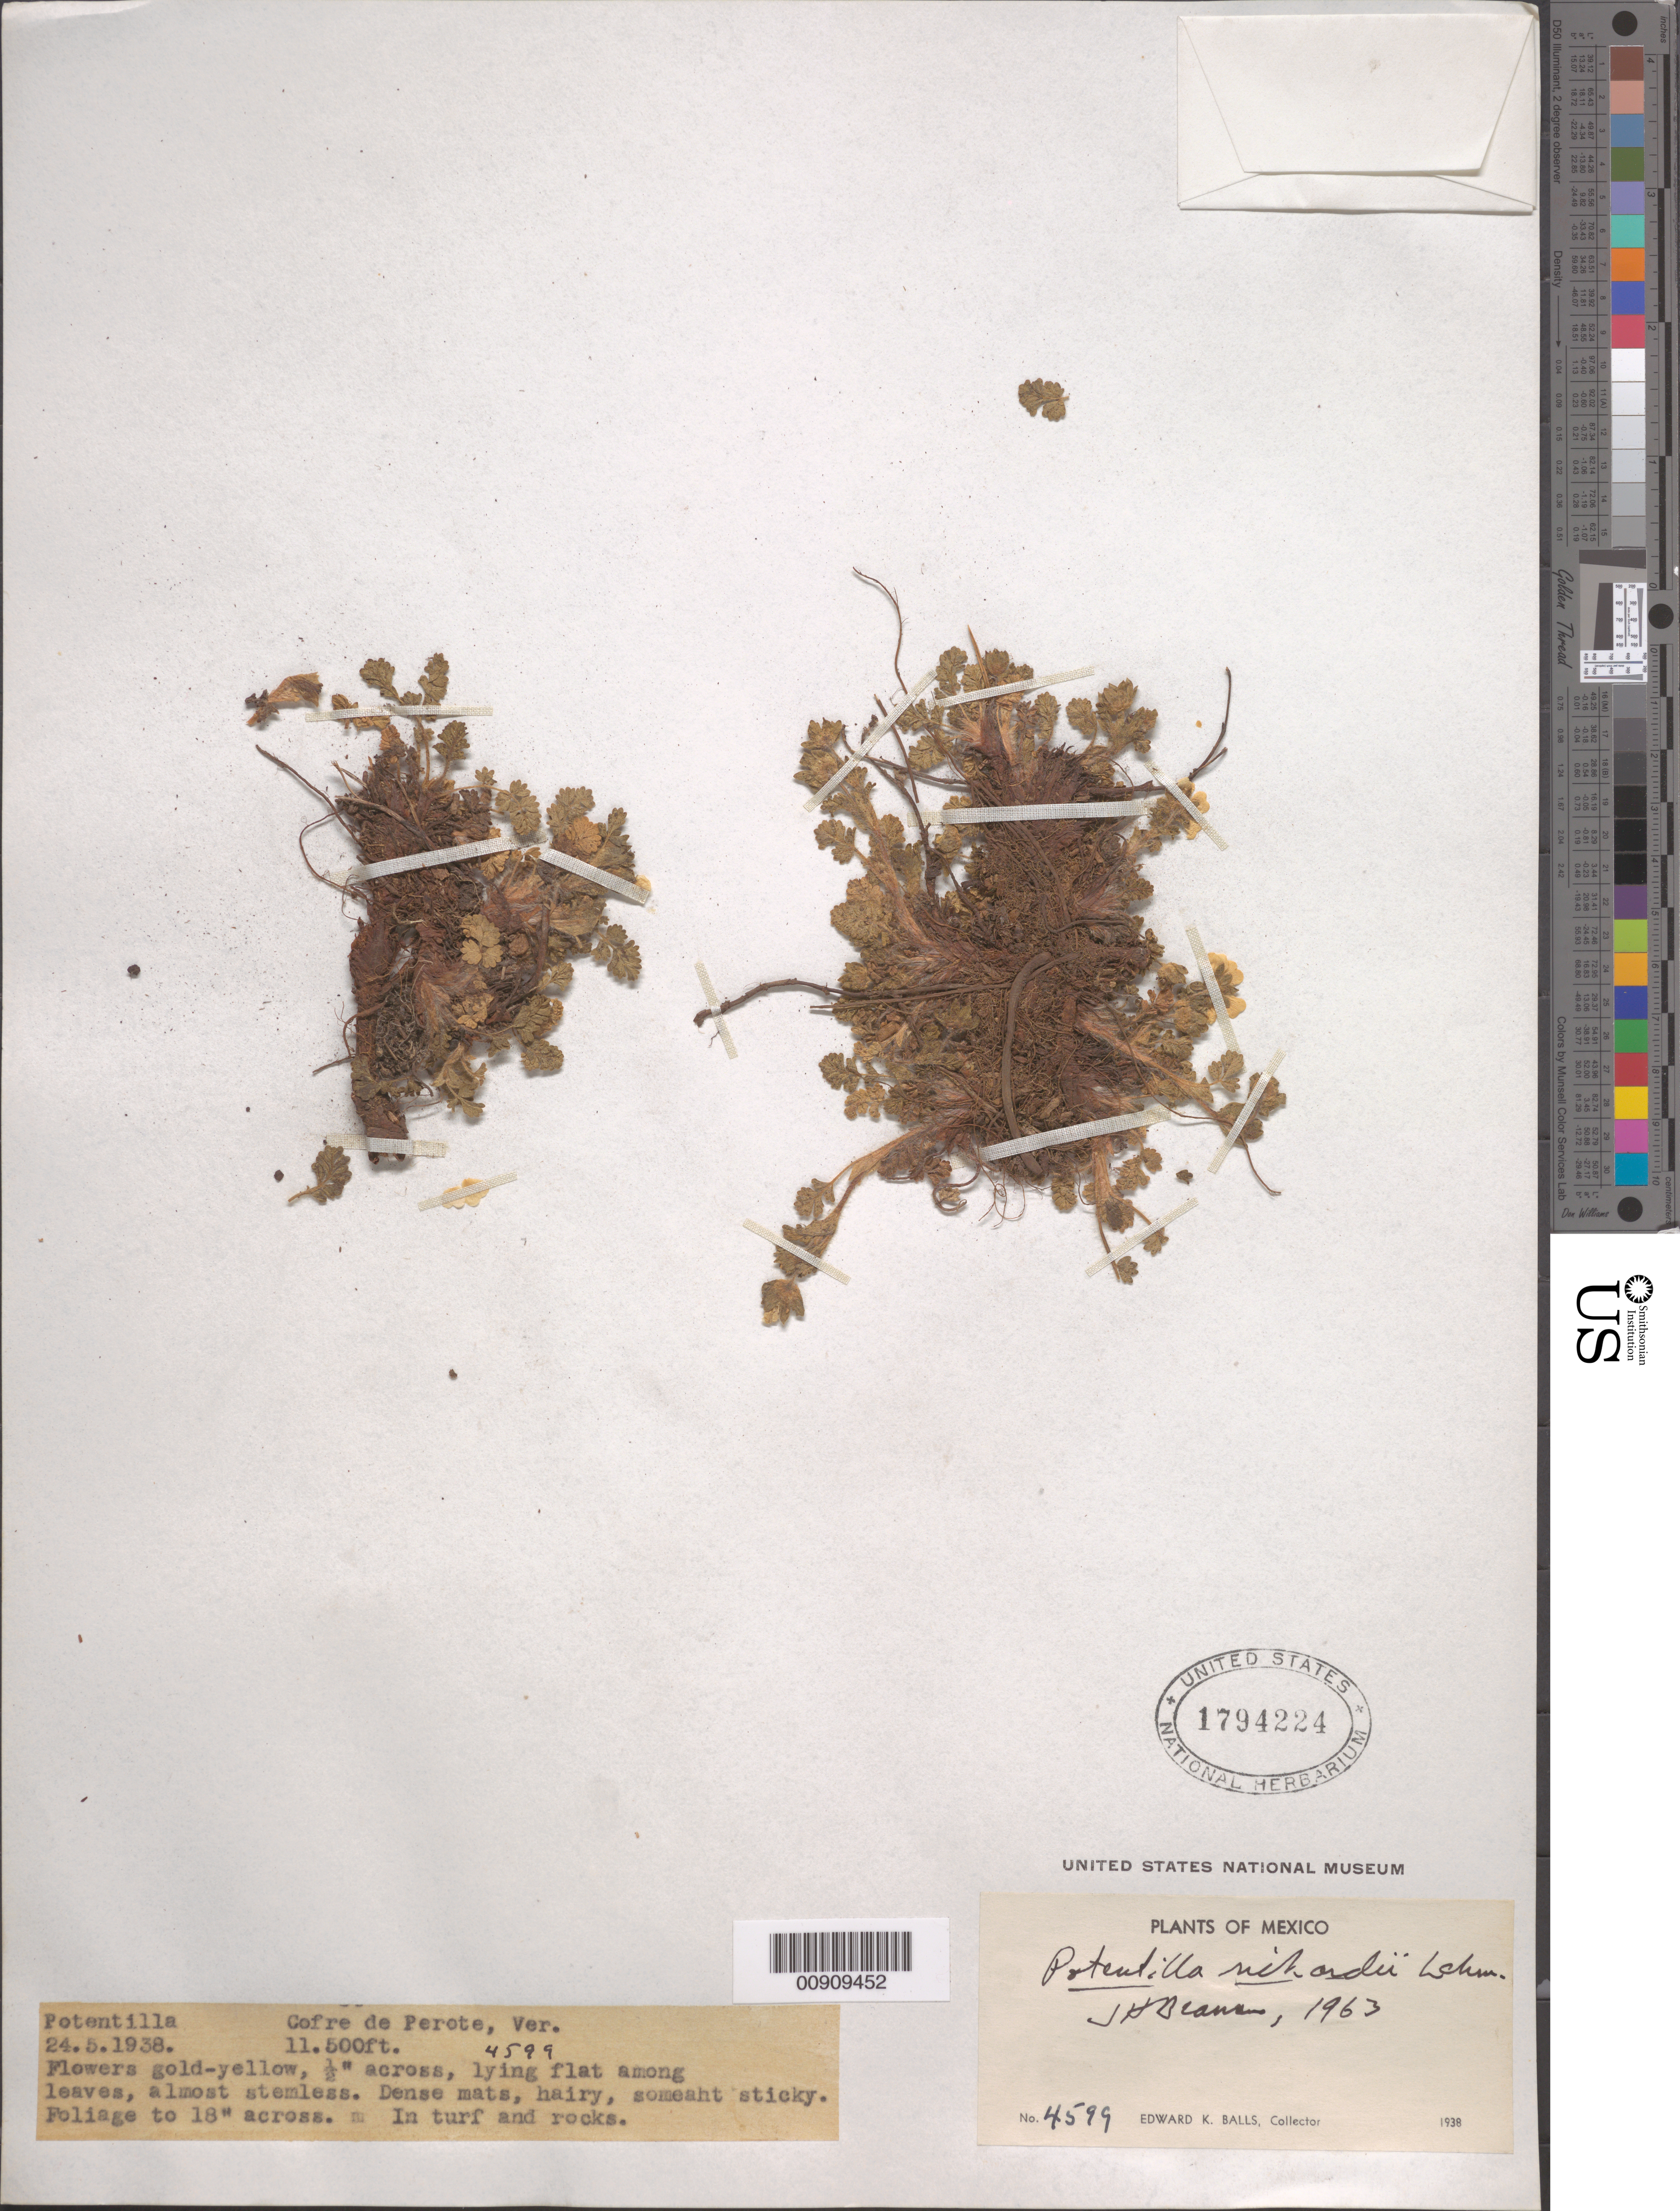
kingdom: Plantae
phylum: Tracheophyta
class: Magnoliopsida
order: Rosales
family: Rosaceae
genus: Potentilla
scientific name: Potentilla richardii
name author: Lehm.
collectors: E. K. Balls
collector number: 4599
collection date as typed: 24 May 1938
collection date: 1938-05-24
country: Mexico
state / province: Veracruz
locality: Cofre de Perote, Veracruz.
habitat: In turf and rocks.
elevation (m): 3505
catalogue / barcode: US 1794224